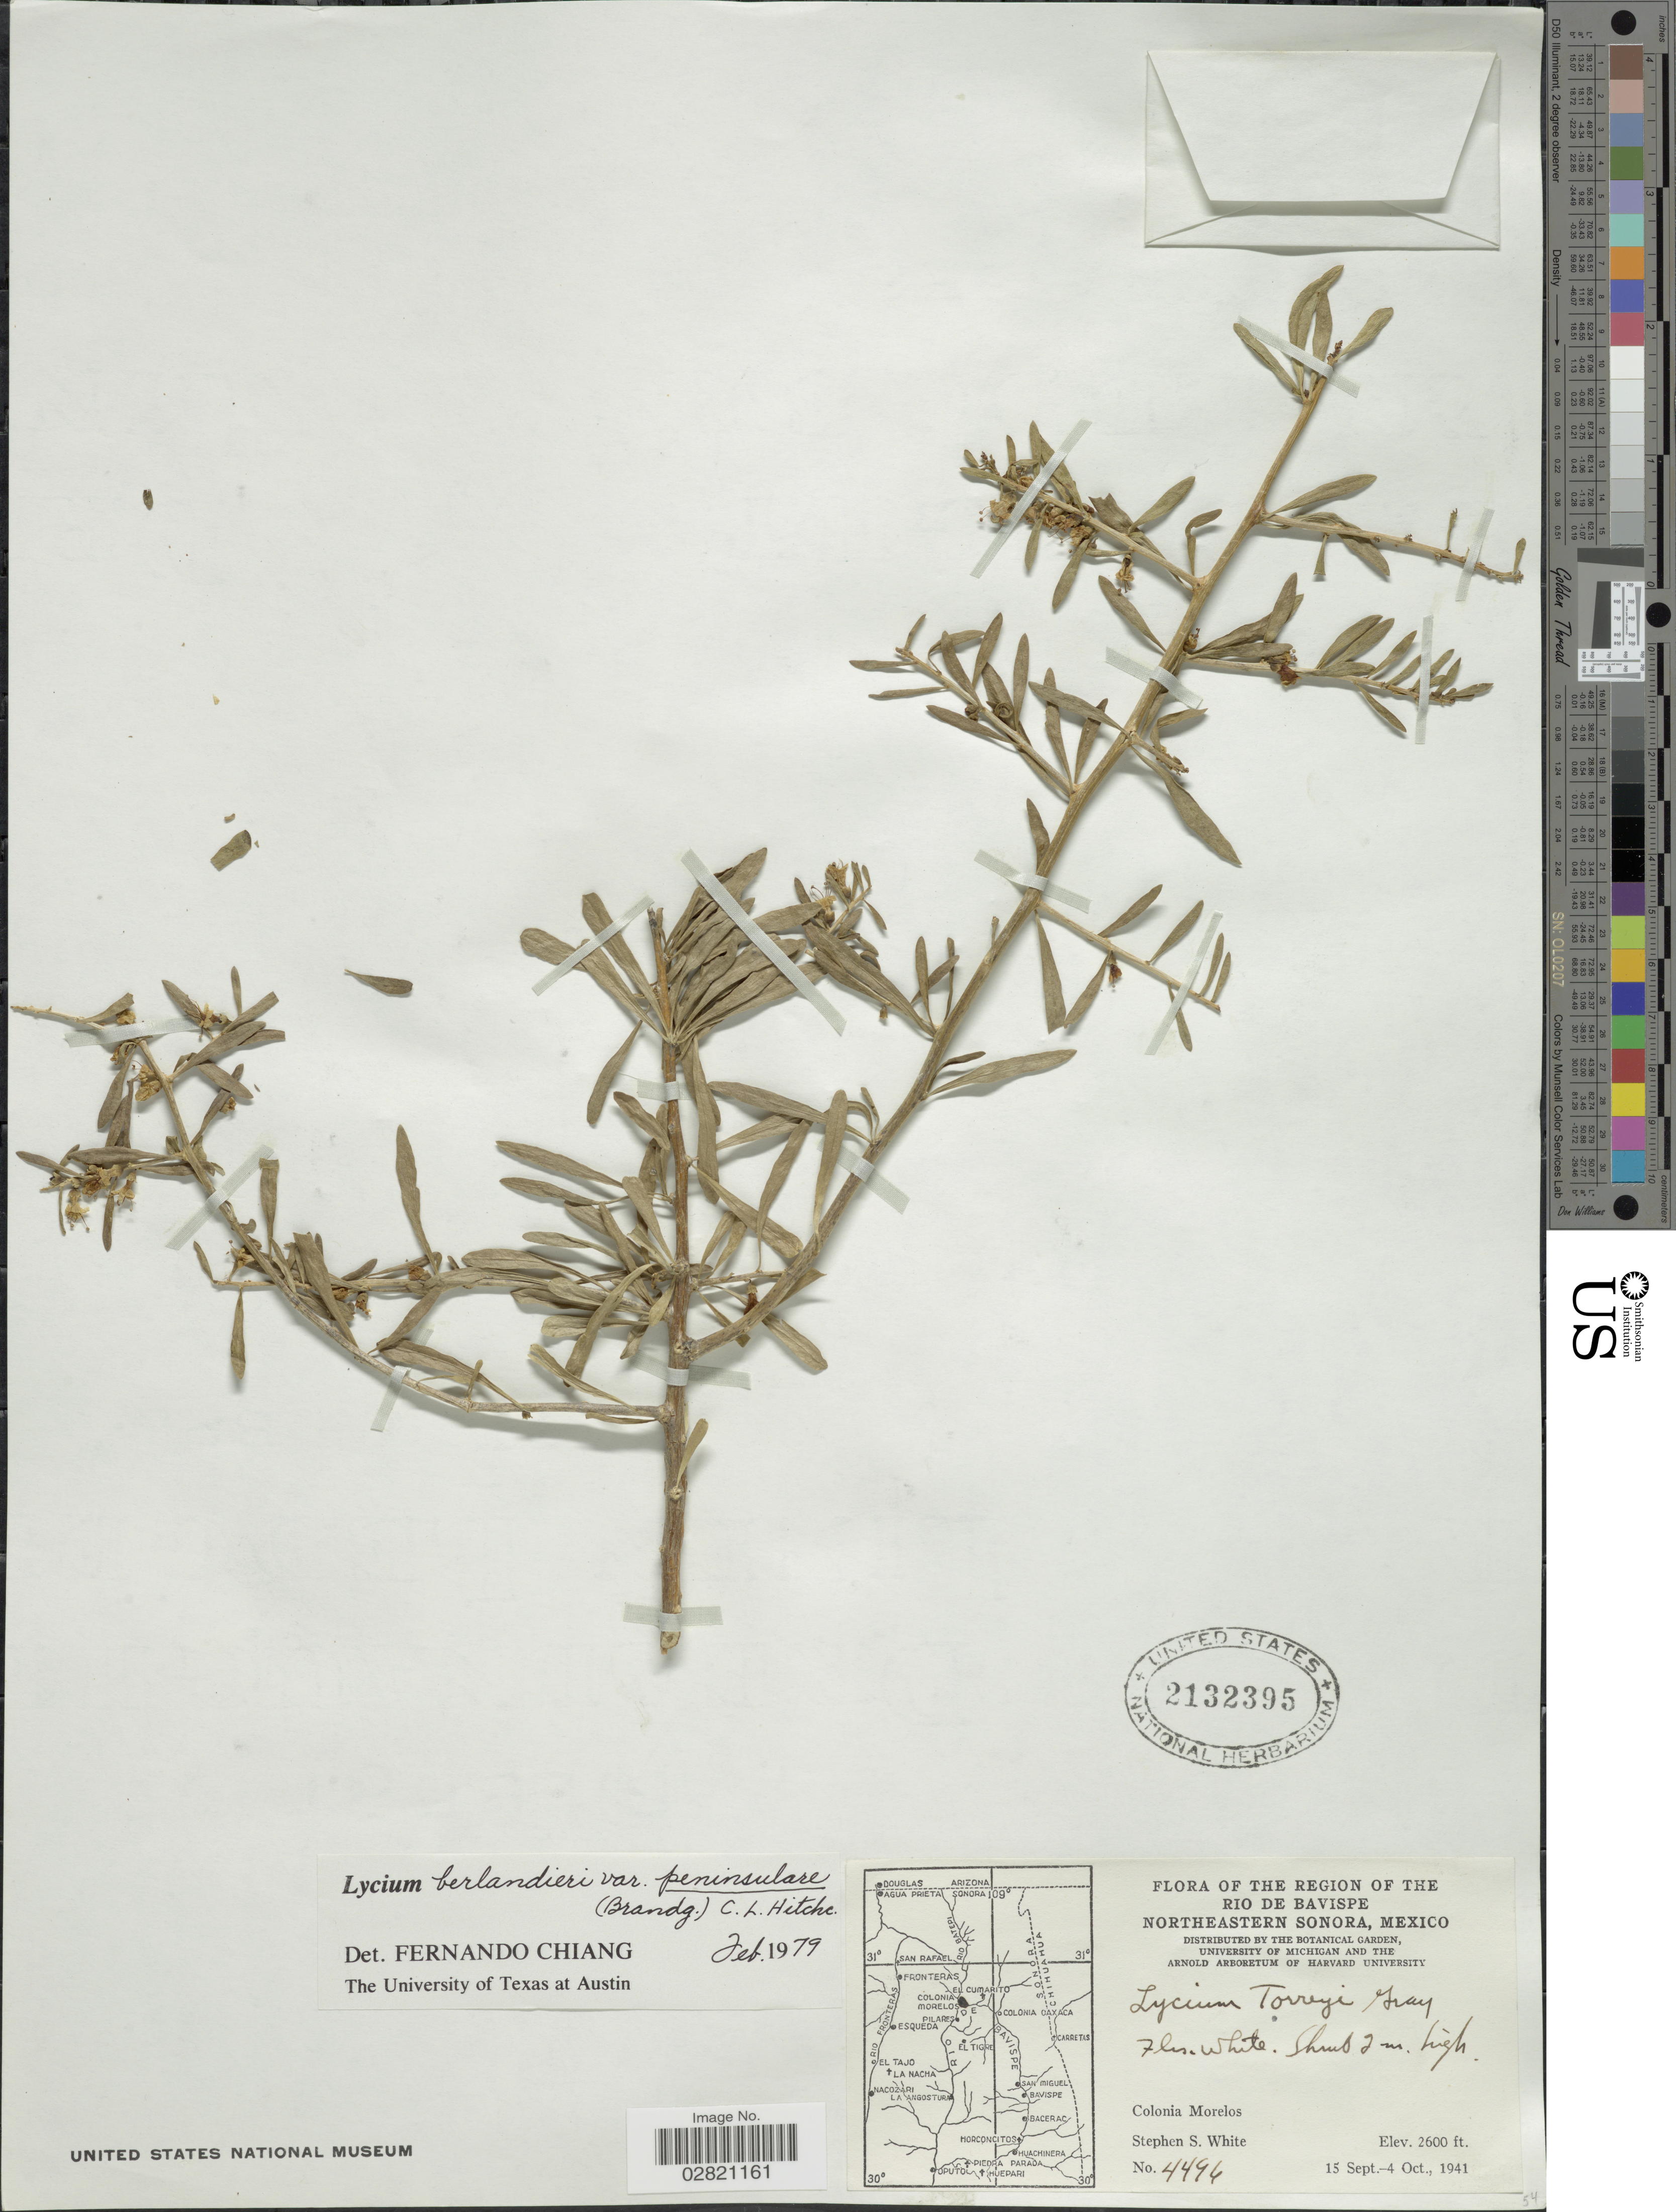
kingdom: Plantae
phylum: Tracheophyta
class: Magnoliopsida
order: Solanales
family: Solanaceae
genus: Lycium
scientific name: Lycium berlandieri var. peninsulare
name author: C.L. Hitchc.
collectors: S. S. White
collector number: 4496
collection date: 1941-09-15/1941-10-04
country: Mexico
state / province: Sonora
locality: Region of the Rio de Bavispe. Northeastern Sonora. Colonia Morelos.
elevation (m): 792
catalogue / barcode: US 2132395